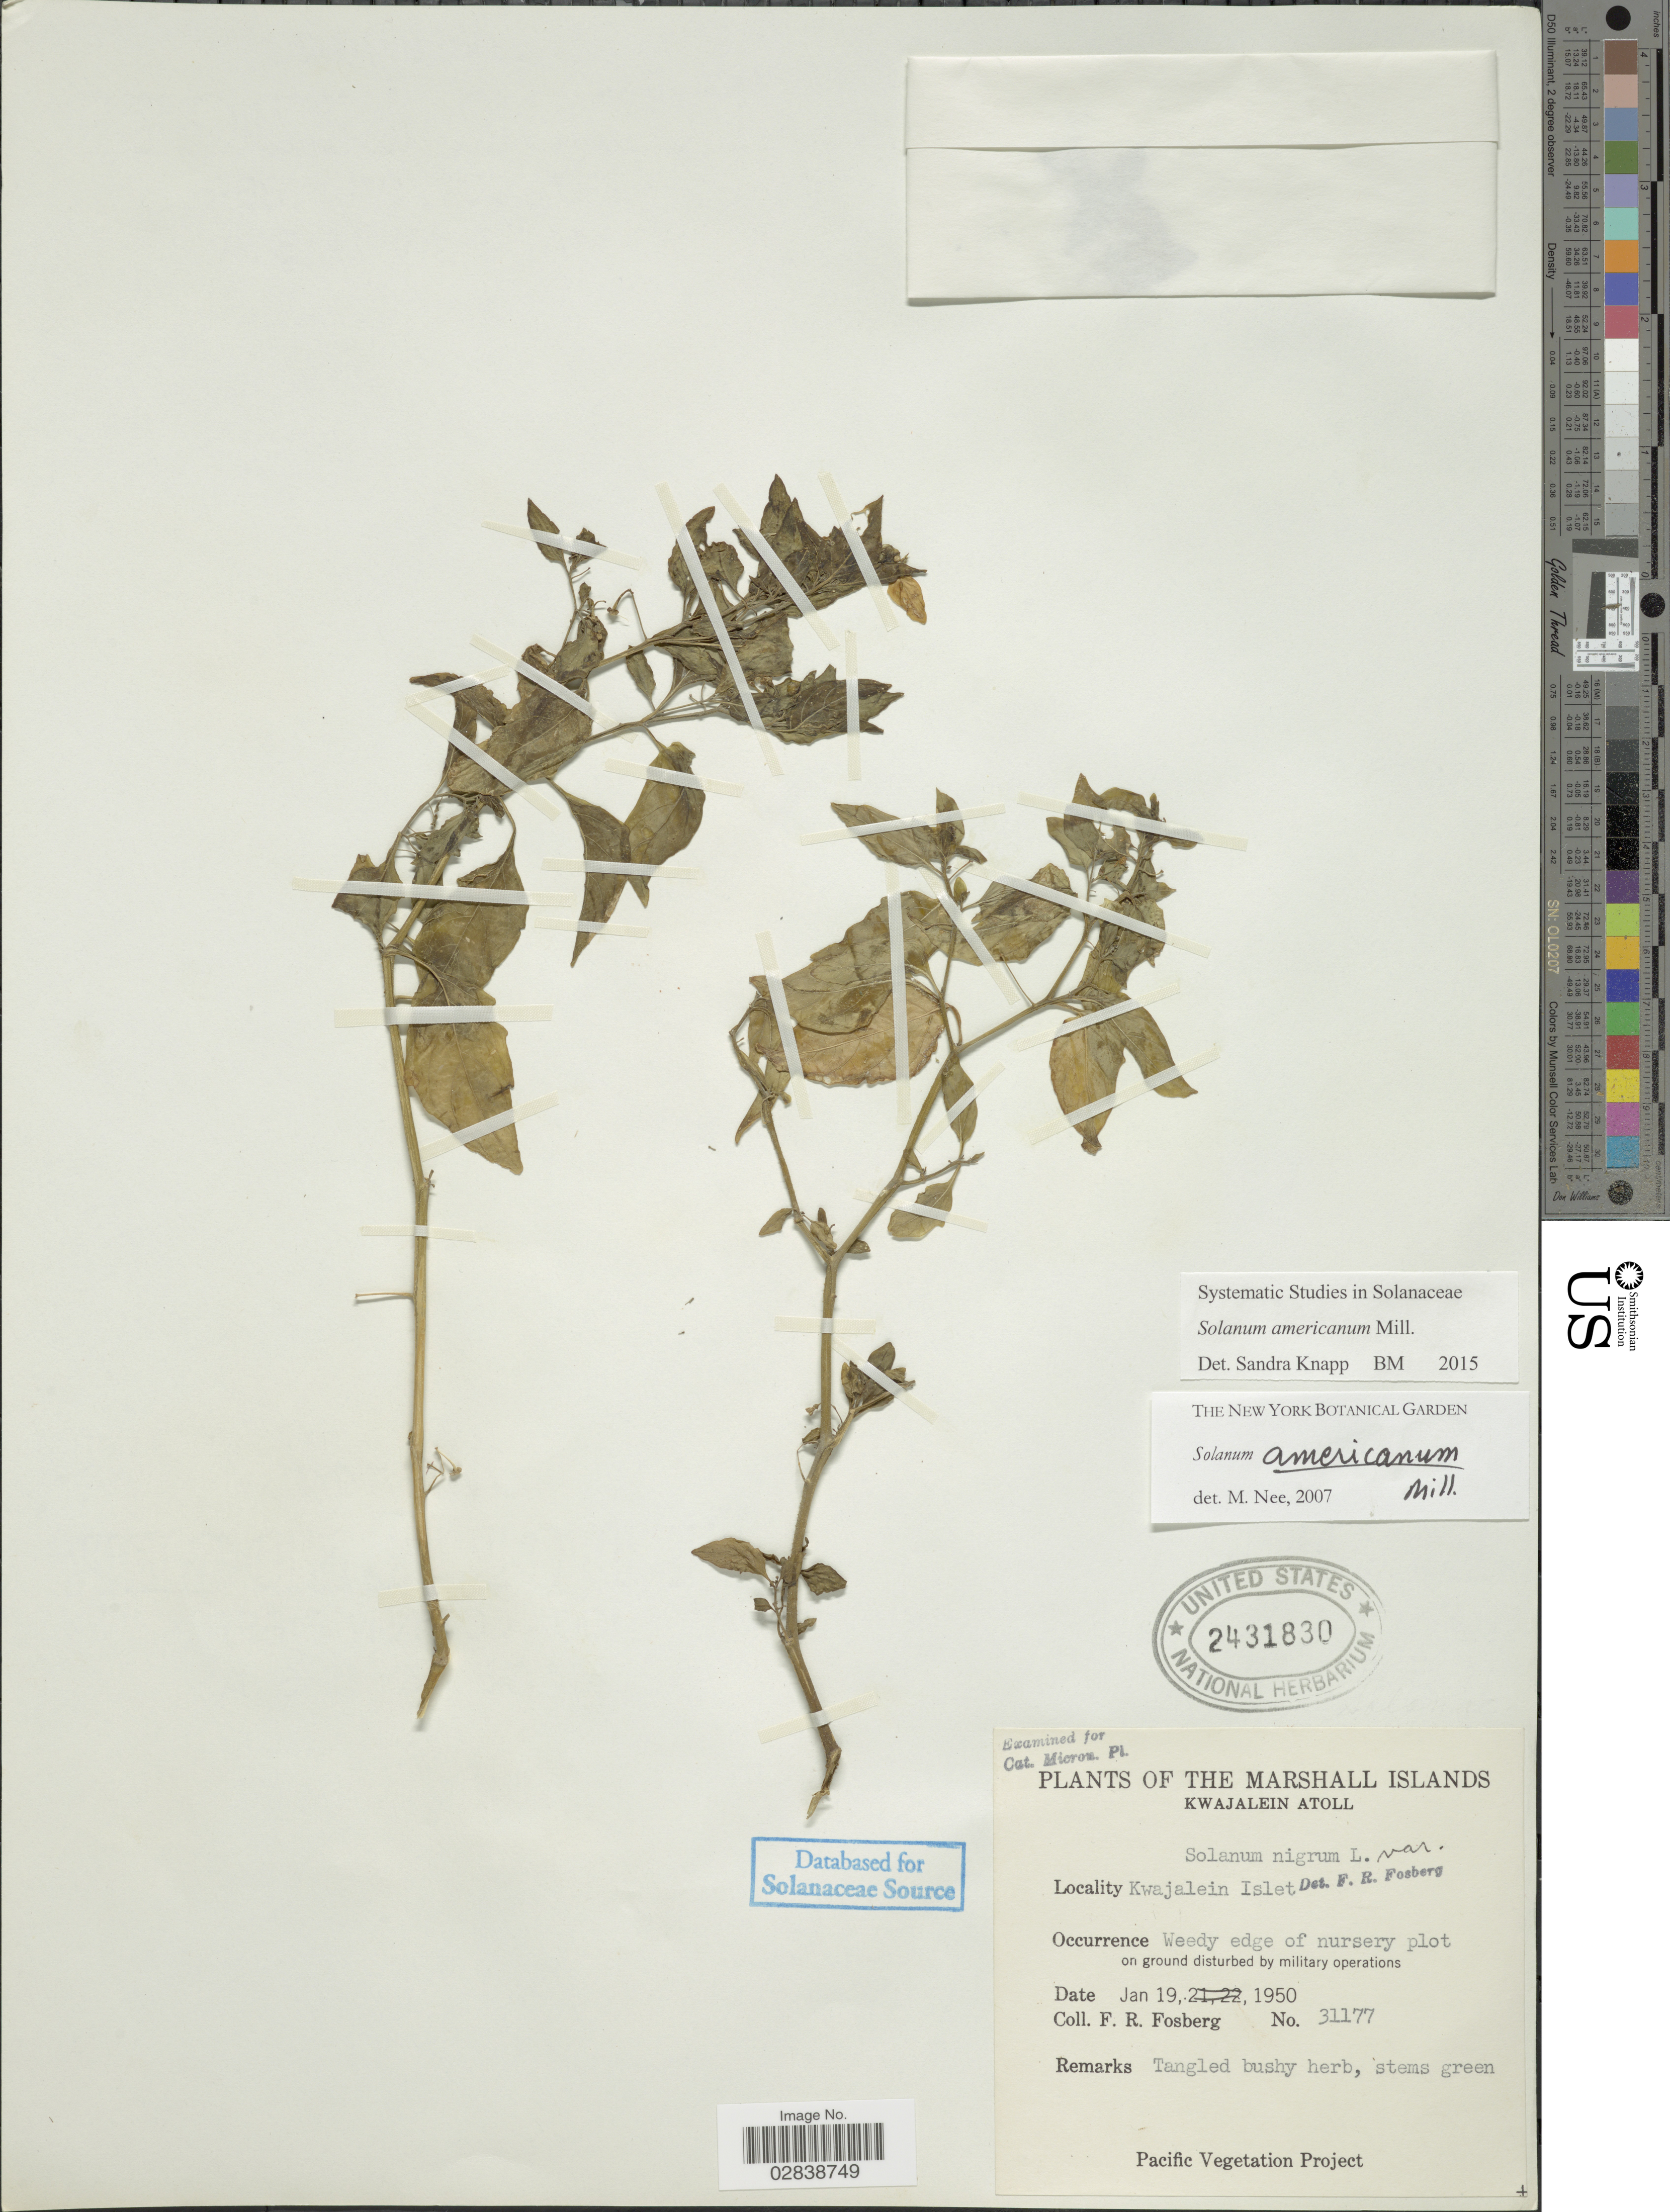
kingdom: Plantae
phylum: Tracheophyta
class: Magnoliopsida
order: Solanales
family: Solanaceae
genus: Solanum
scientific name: Solanum americanum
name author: Mill.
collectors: F. R. Fosberg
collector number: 31177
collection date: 1950-01-19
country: Marshall Islands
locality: Kwajalein Atoll, Kwajalein Islet.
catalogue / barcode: US 2431830